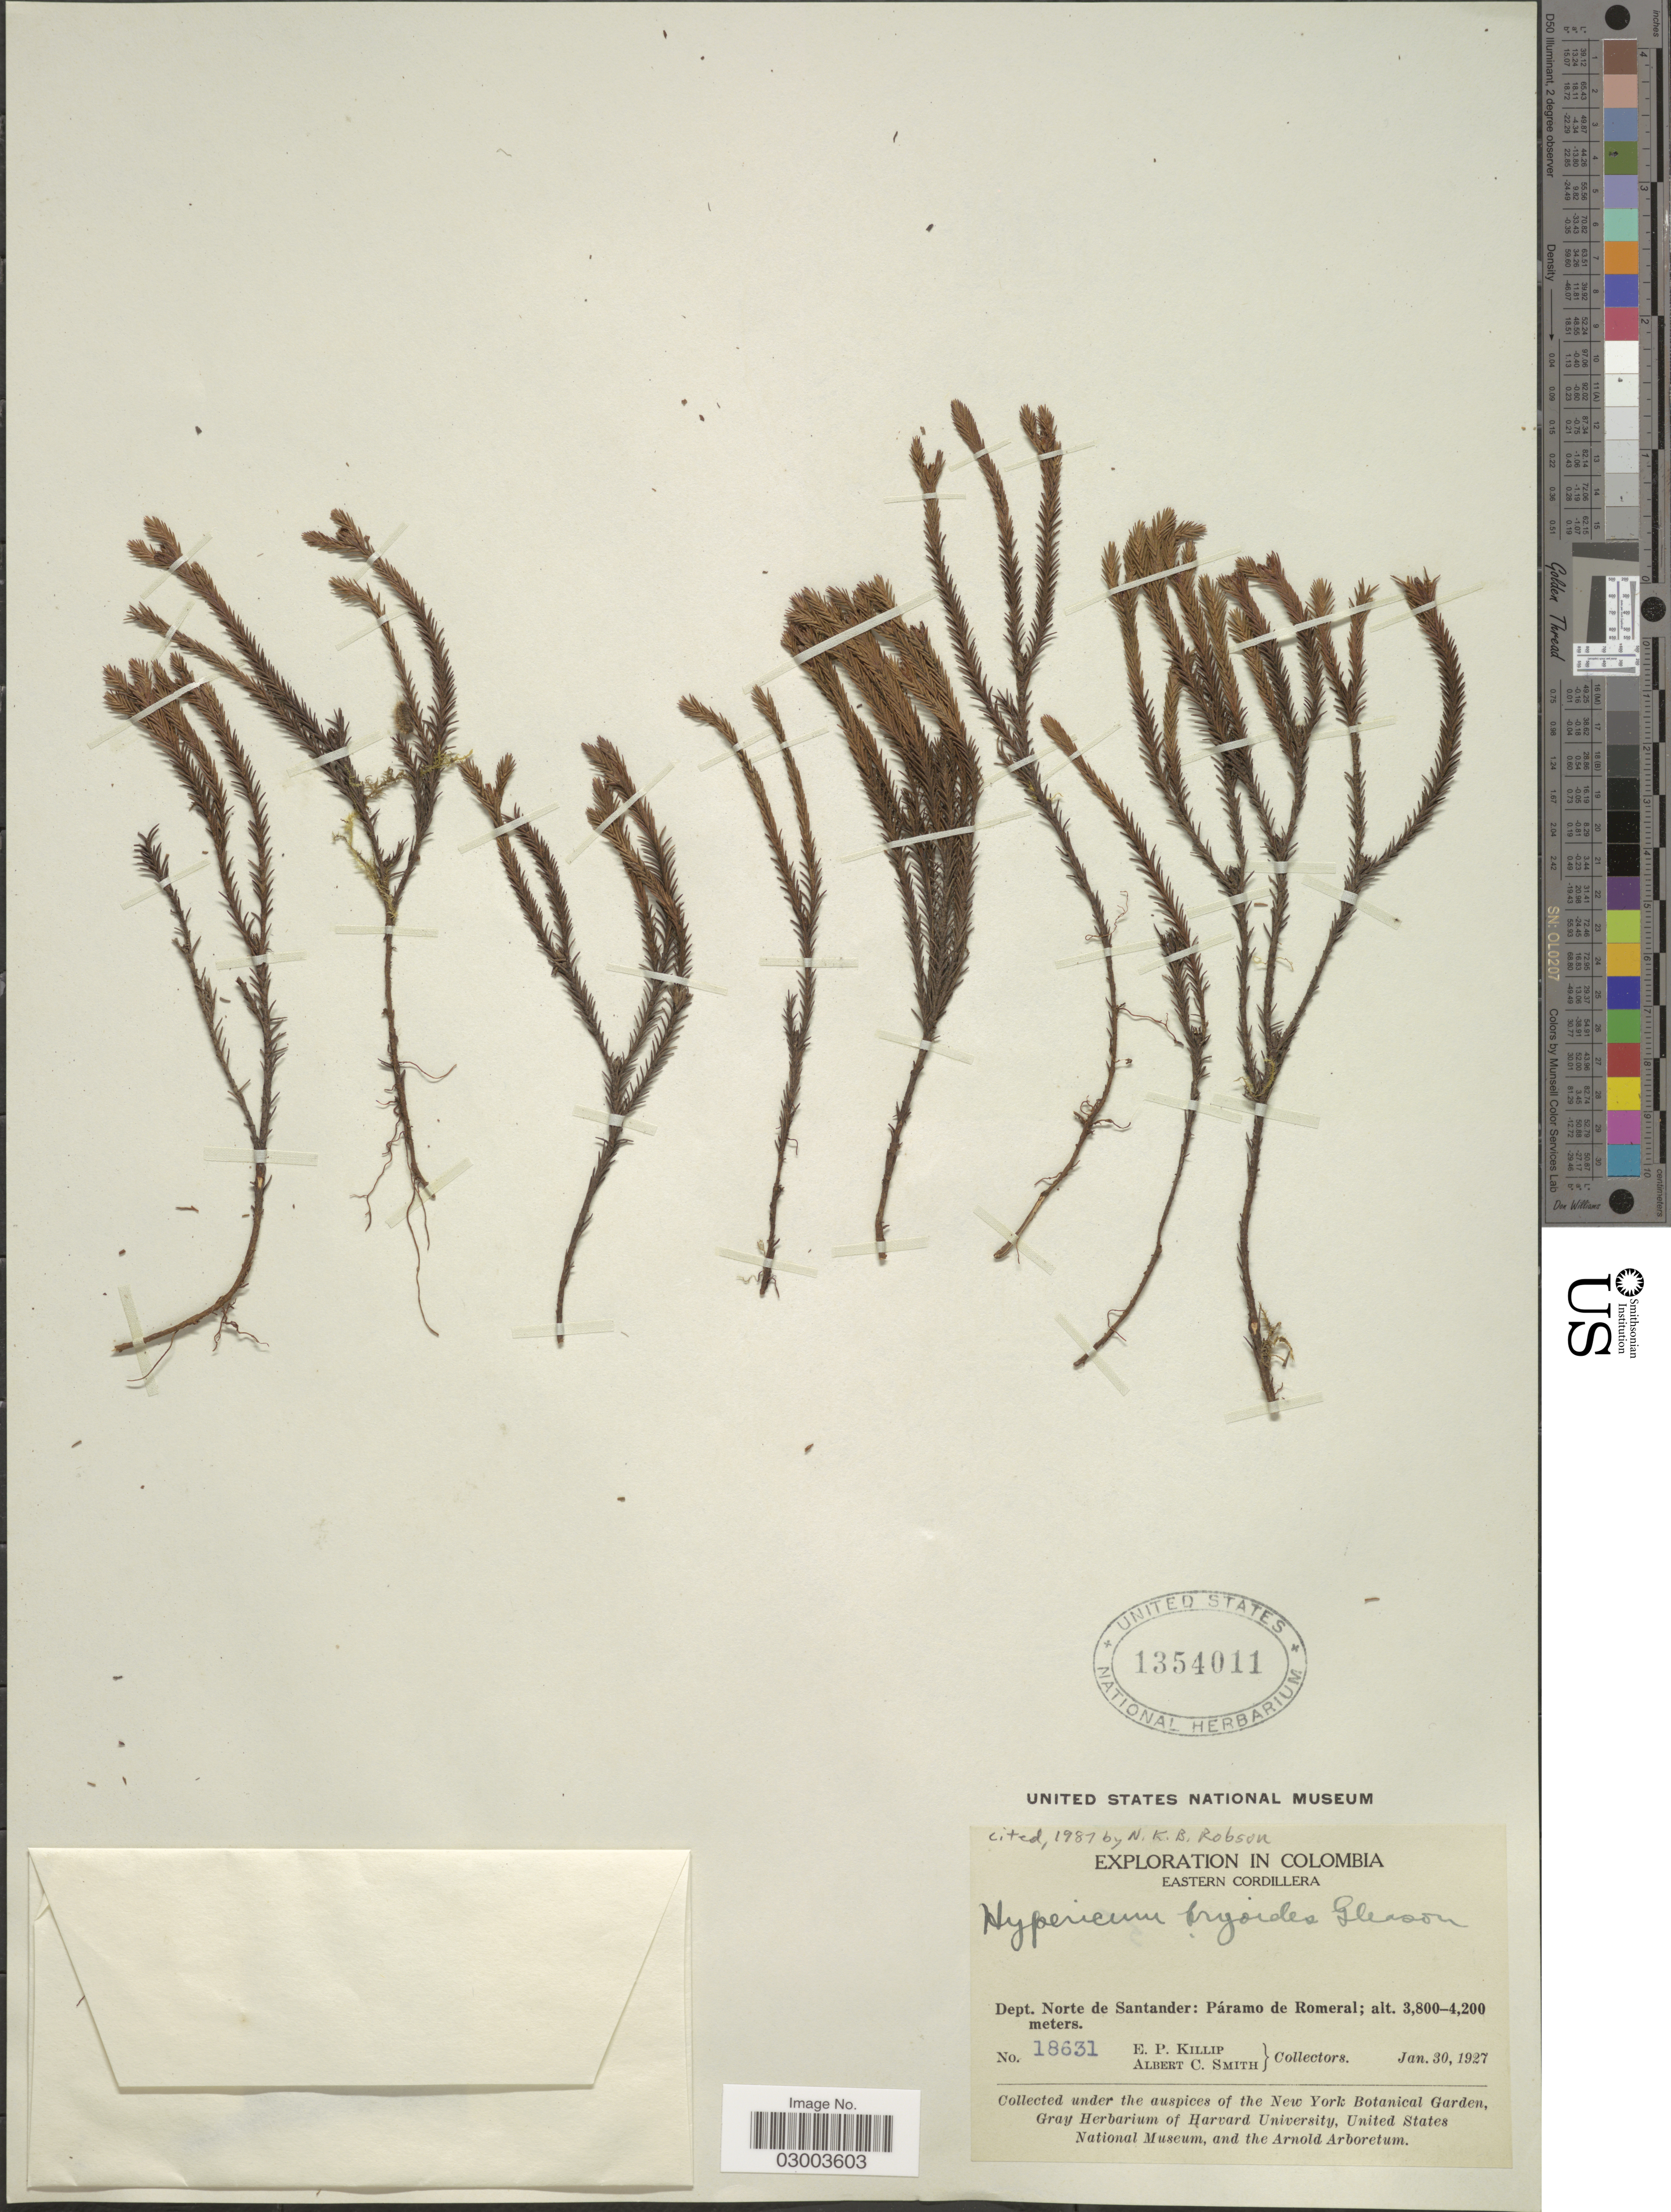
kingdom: Plantae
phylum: Tracheophyta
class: Magnoliopsida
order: Malpighiales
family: Hypericaceae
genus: Hypericum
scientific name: Hypericum bryoides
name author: Gleason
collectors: E. P. Killip & A. C. Smith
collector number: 18631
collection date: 1927-01-30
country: Colombia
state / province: Norte de Santander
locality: Eastern Cordillera. Dept. Norte de Santander: Páramo de Romeral.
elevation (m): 3800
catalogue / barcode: US 1354011